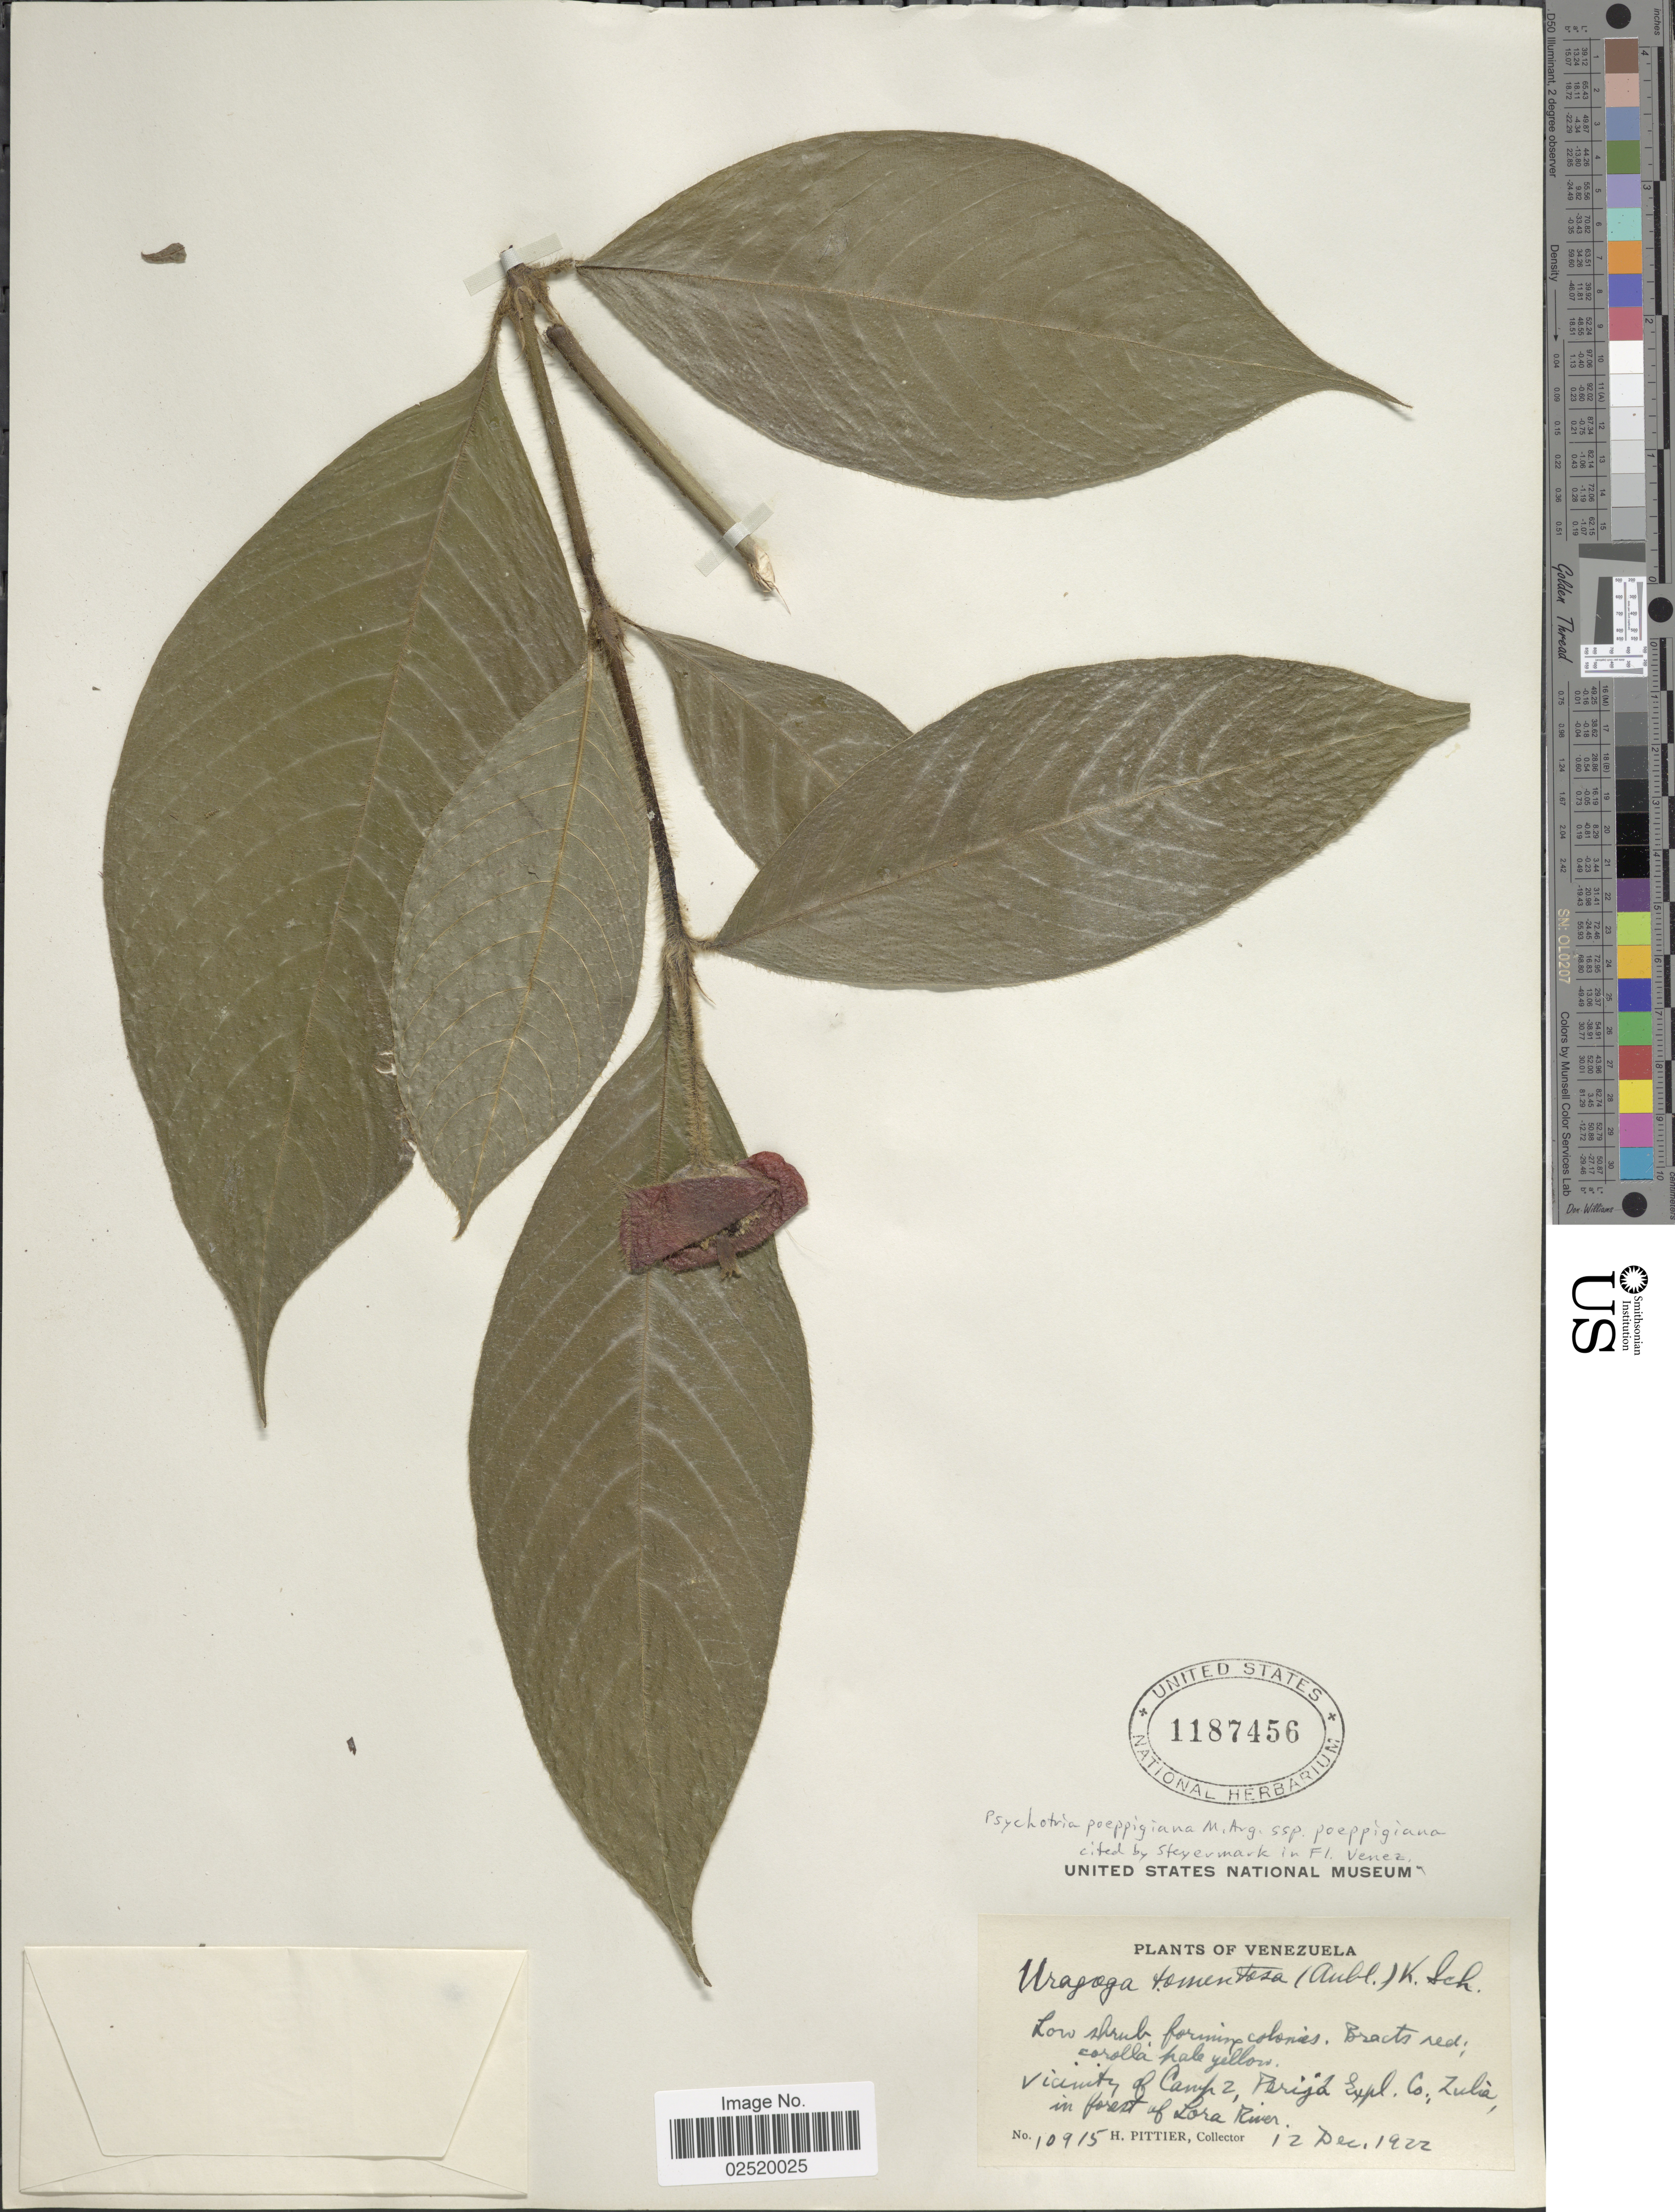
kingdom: Plantae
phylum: Tracheophyta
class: Magnoliopsida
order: Gentianales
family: Rubiaceae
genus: Psychotria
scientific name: Psychotria poeppigiana subsp. poeppigiana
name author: Müll. Arg.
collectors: H. F. Pittier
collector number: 10915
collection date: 1922-12-12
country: Venezuela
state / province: Zulia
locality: Vicinity of Camp 2, Perija Expl. Co., Zulia in forest of Lora River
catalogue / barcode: US 1187456